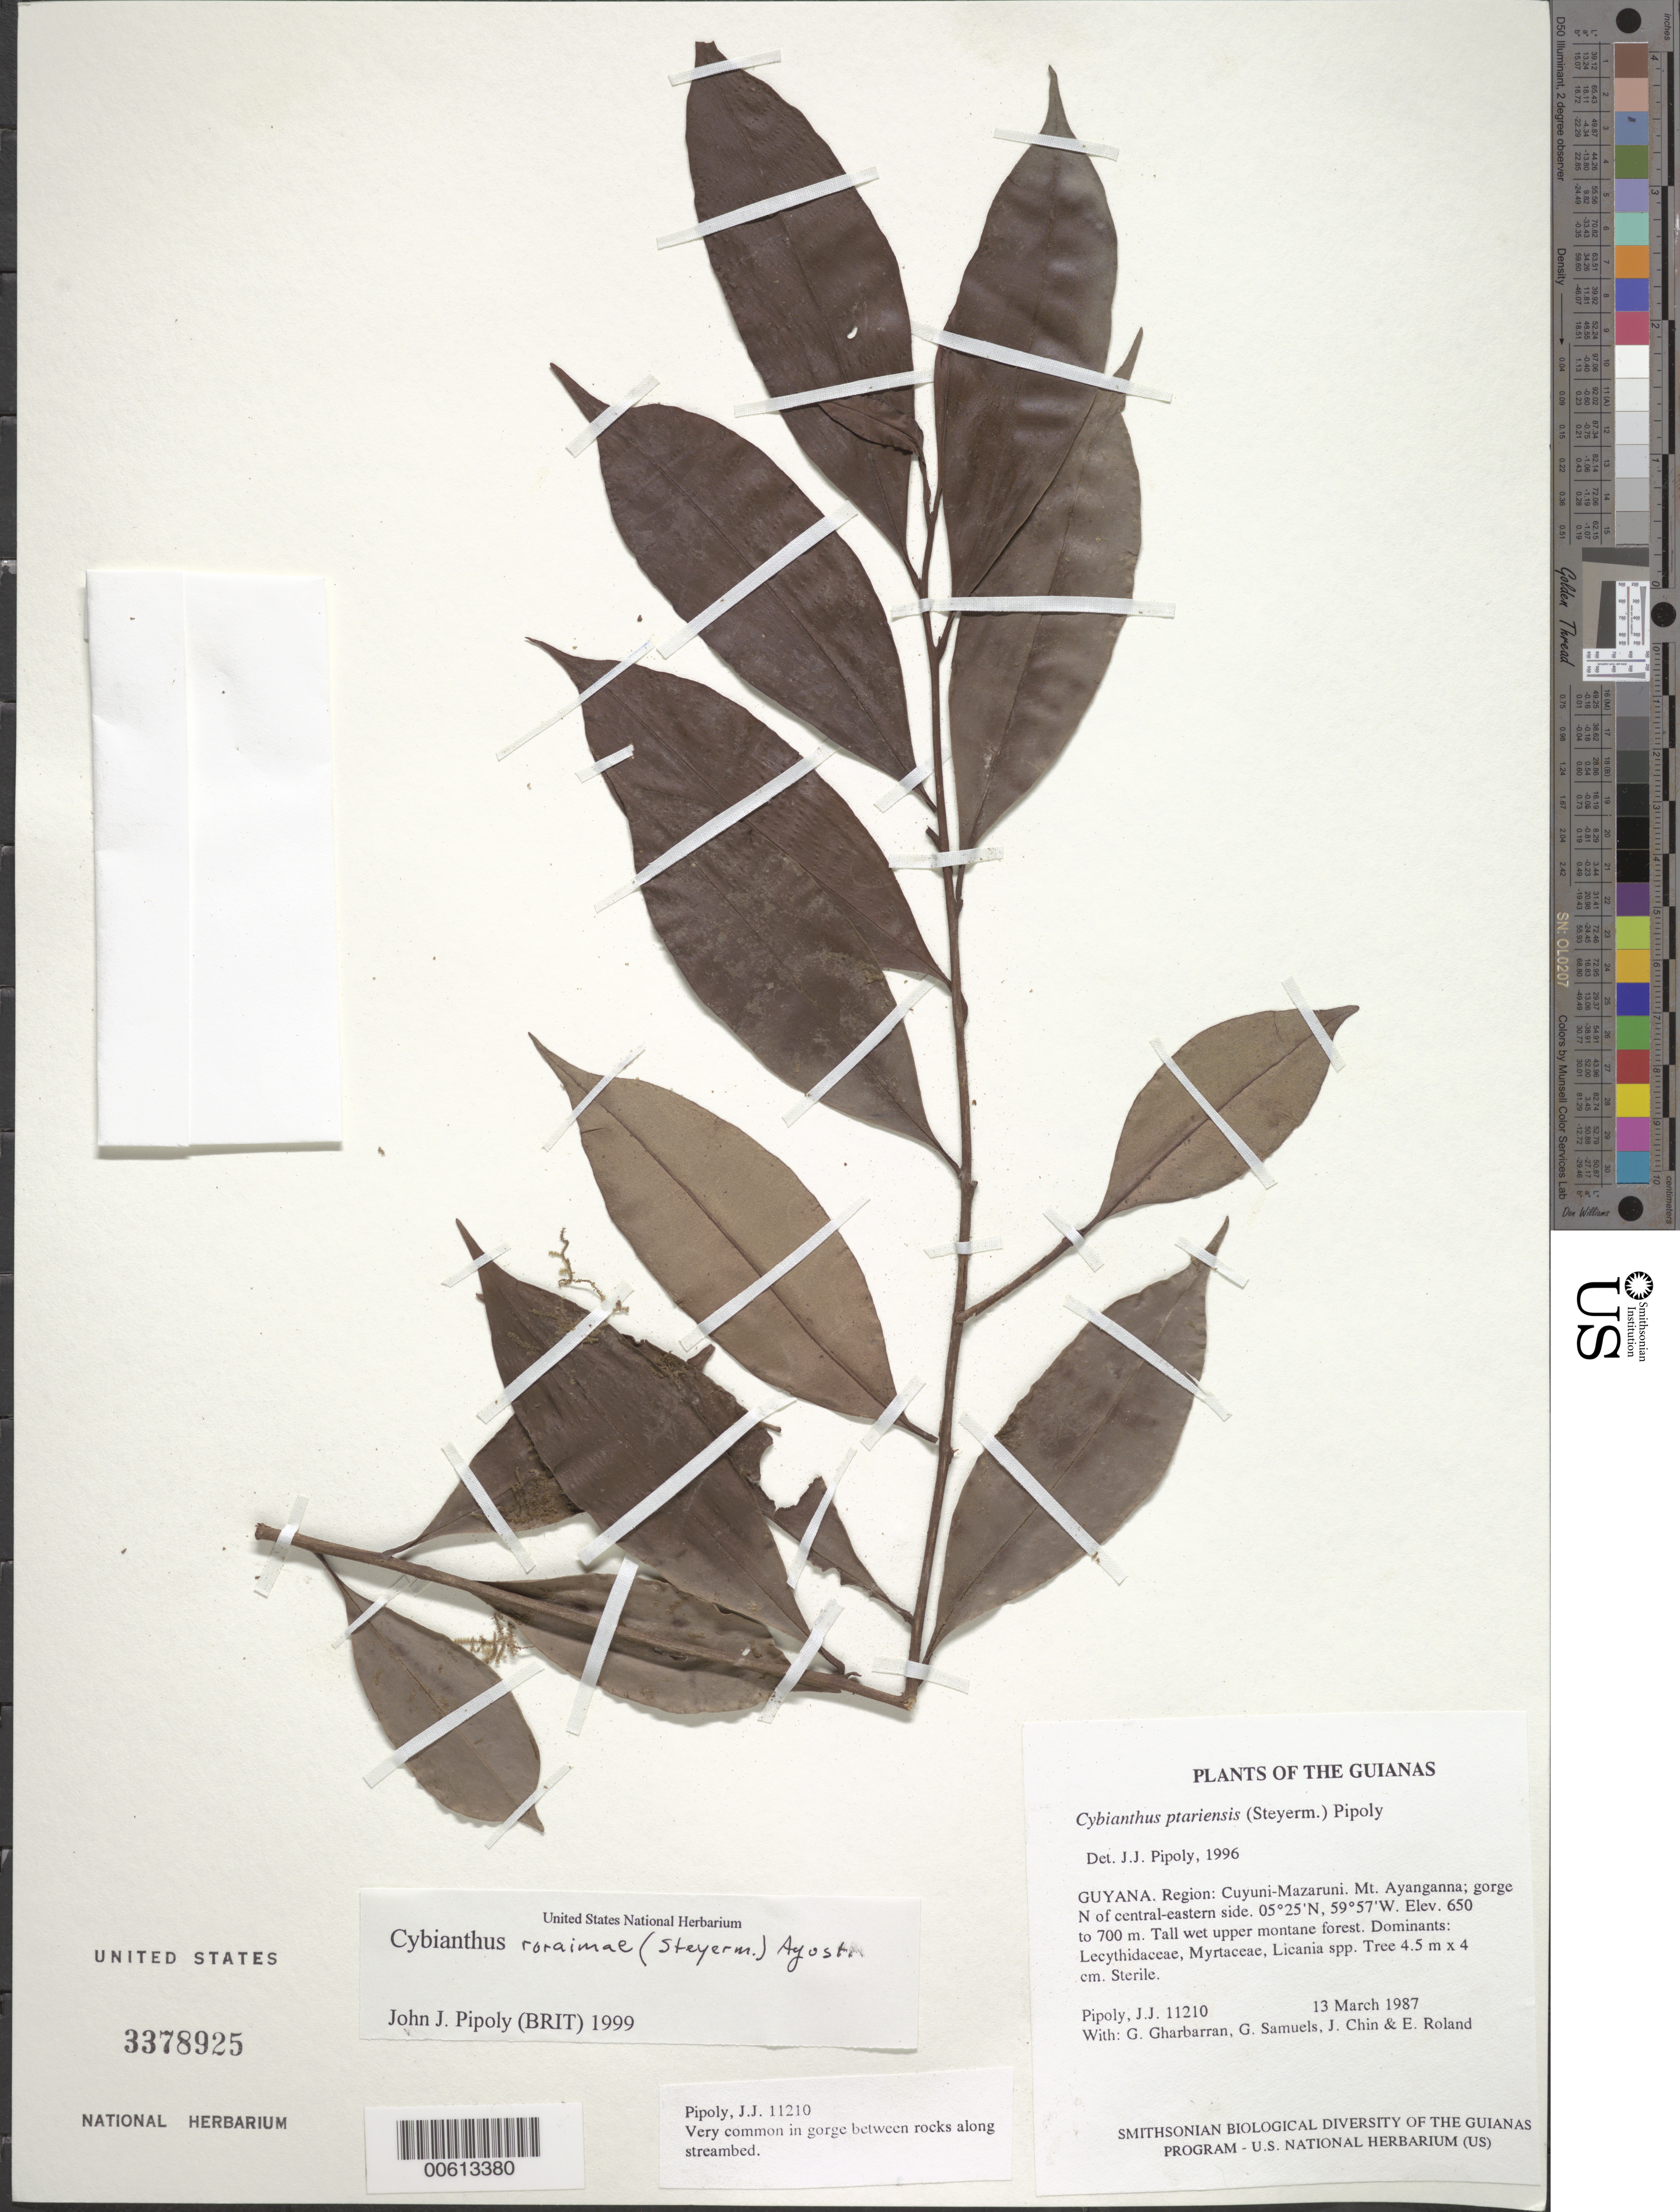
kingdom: Plantae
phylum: Tracheophyta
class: Magnoliopsida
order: Ericales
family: Primulaceae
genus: Cybianthus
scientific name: Cybianthus ptariensis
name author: (Steyerm.) Pipoly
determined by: Pipoly, J. J., III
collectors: J. J. Pipoly, G. Gharbarran, G. Samuels, J. Chin & E. Roland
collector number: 11210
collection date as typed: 13 March 1987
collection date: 1987-03-13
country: Guyana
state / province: Cuyuni-Mazaruni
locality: Mt. Ayanganna; gorge N of central-eastern side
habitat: Tall wet upper montane forest. Dominants: Lecythidaceae, Myrtaceae, Licania spp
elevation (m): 650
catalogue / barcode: US 3378925